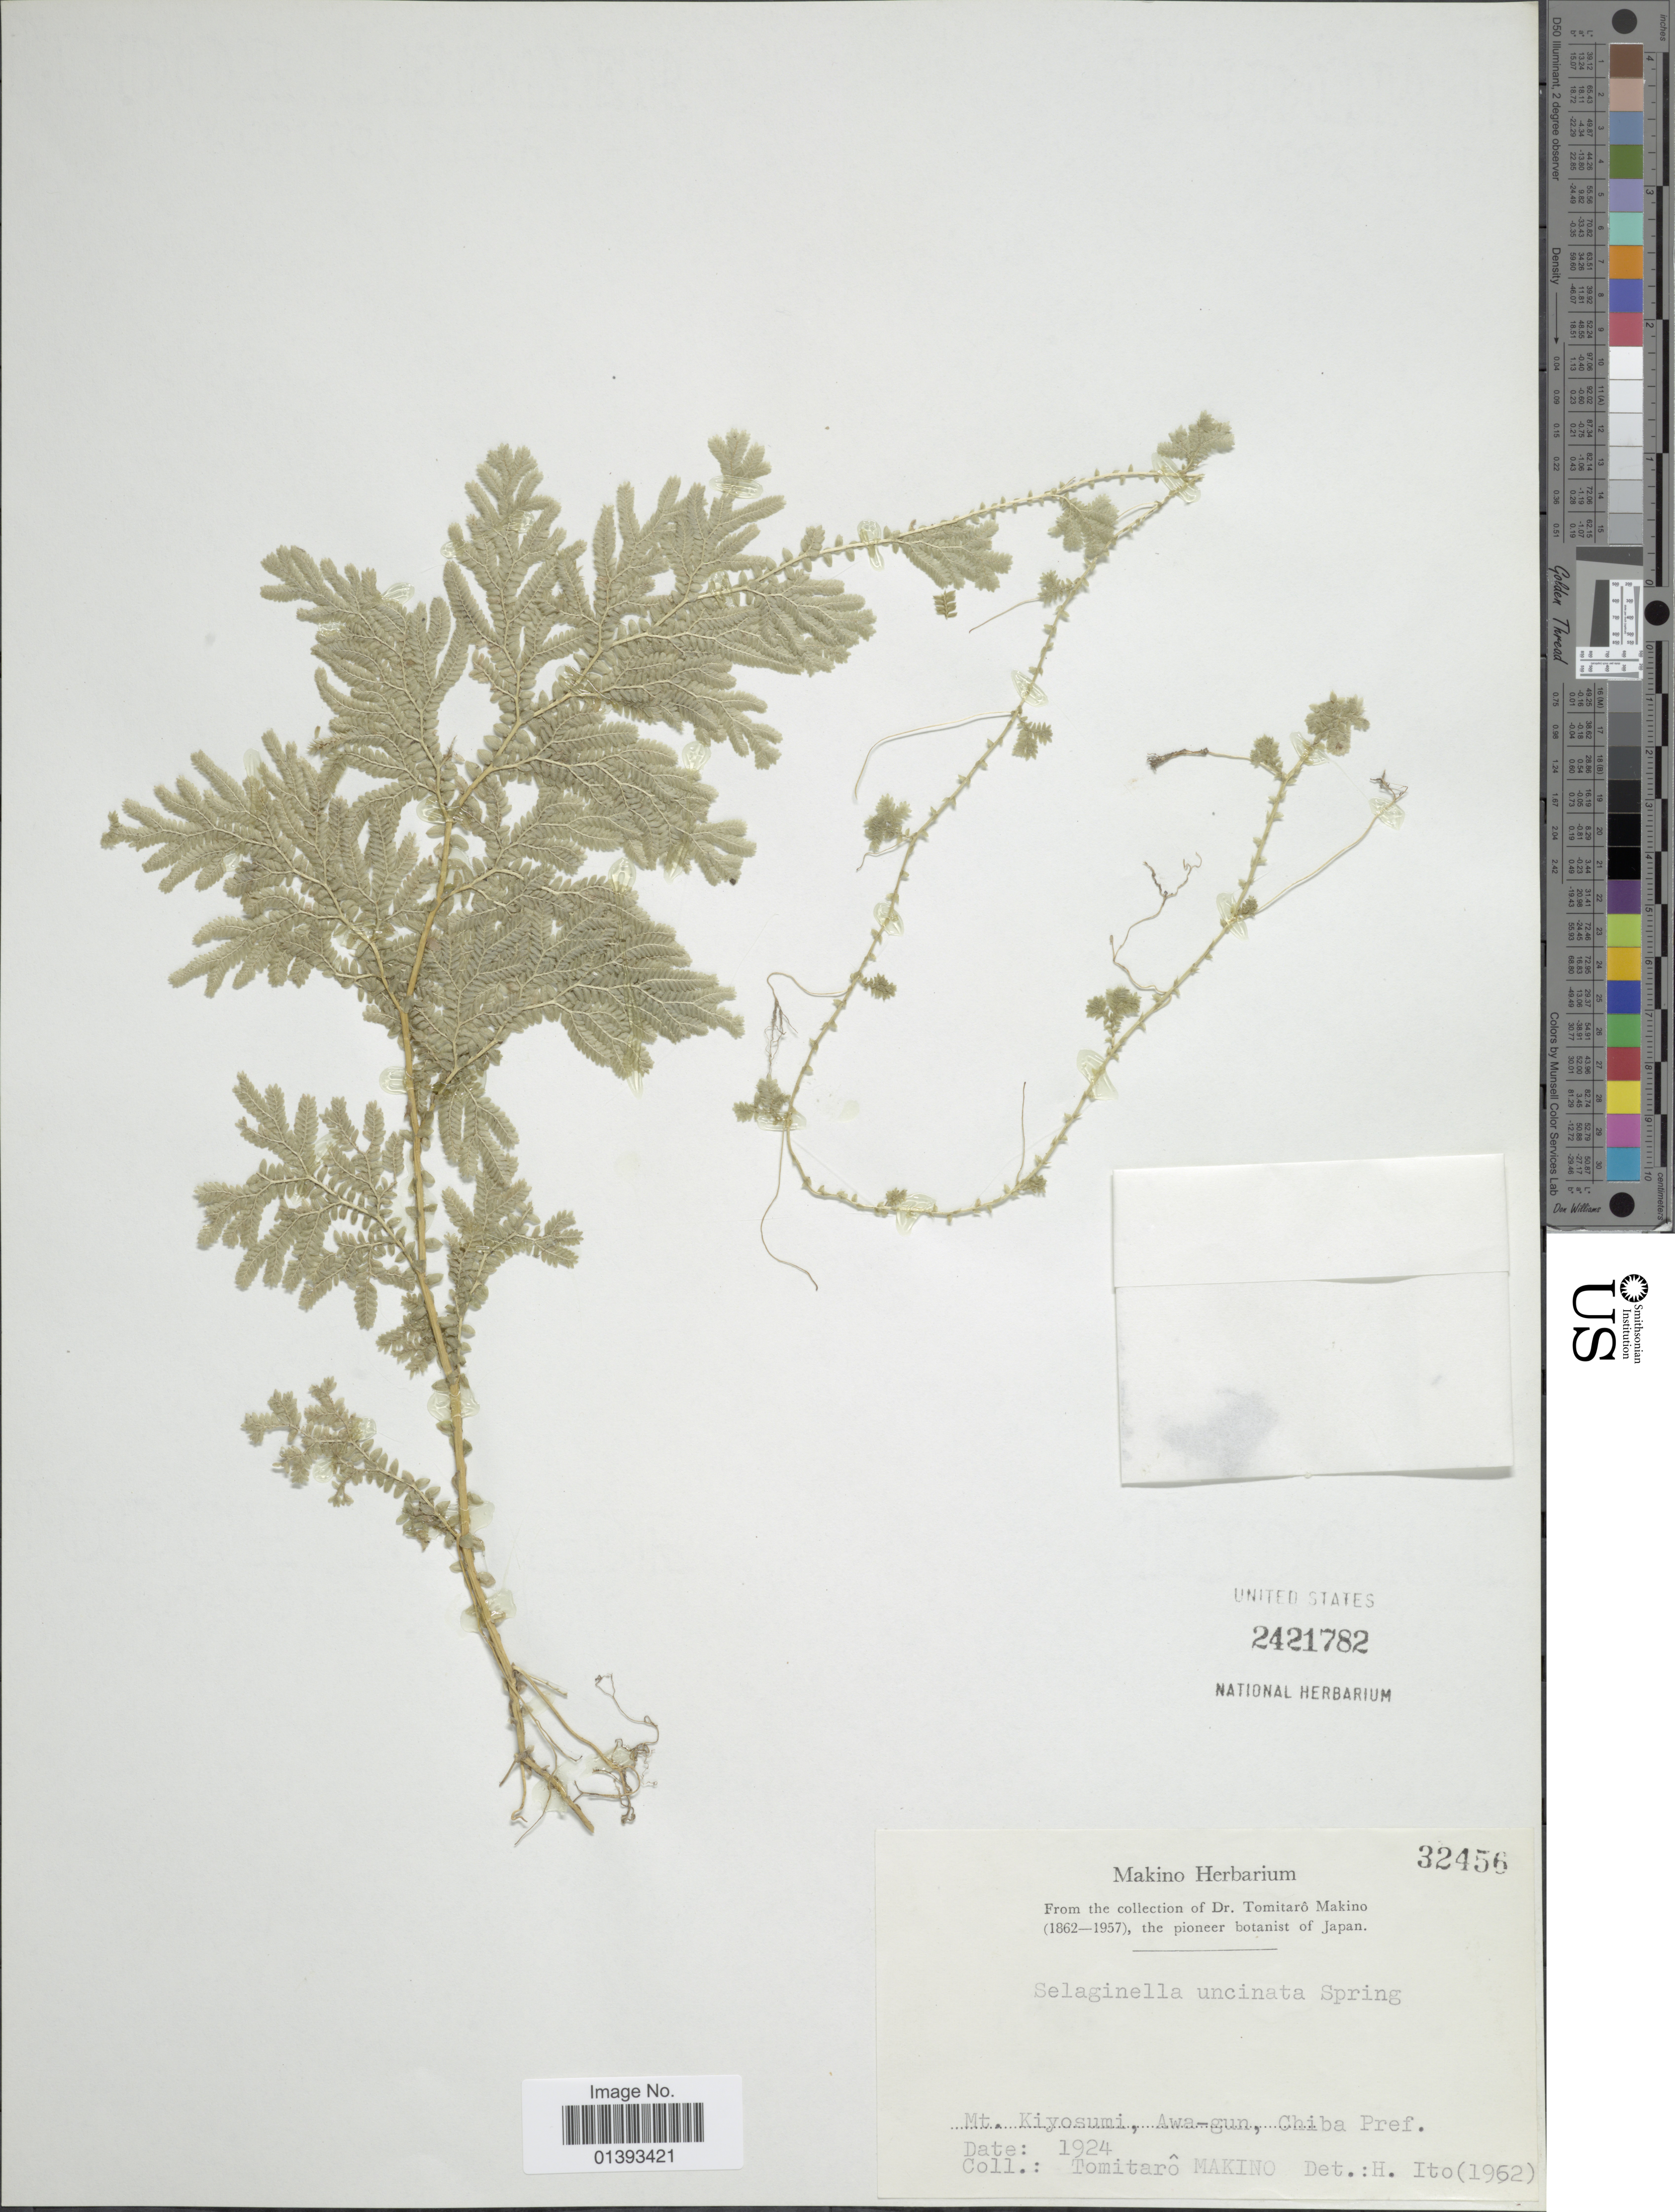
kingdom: Plantae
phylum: Tracheophyta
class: Lycopodiopsida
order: Selaginellales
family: Selaginellaceae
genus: Selaginella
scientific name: Selaginella uncinata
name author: (Desr. ex Poir.) Spring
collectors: T. Makino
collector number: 32456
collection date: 1924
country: Japan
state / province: Tiba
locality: Mt. Kiyosumi, Awa-gun, Chiba pref.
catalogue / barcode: US 2421782